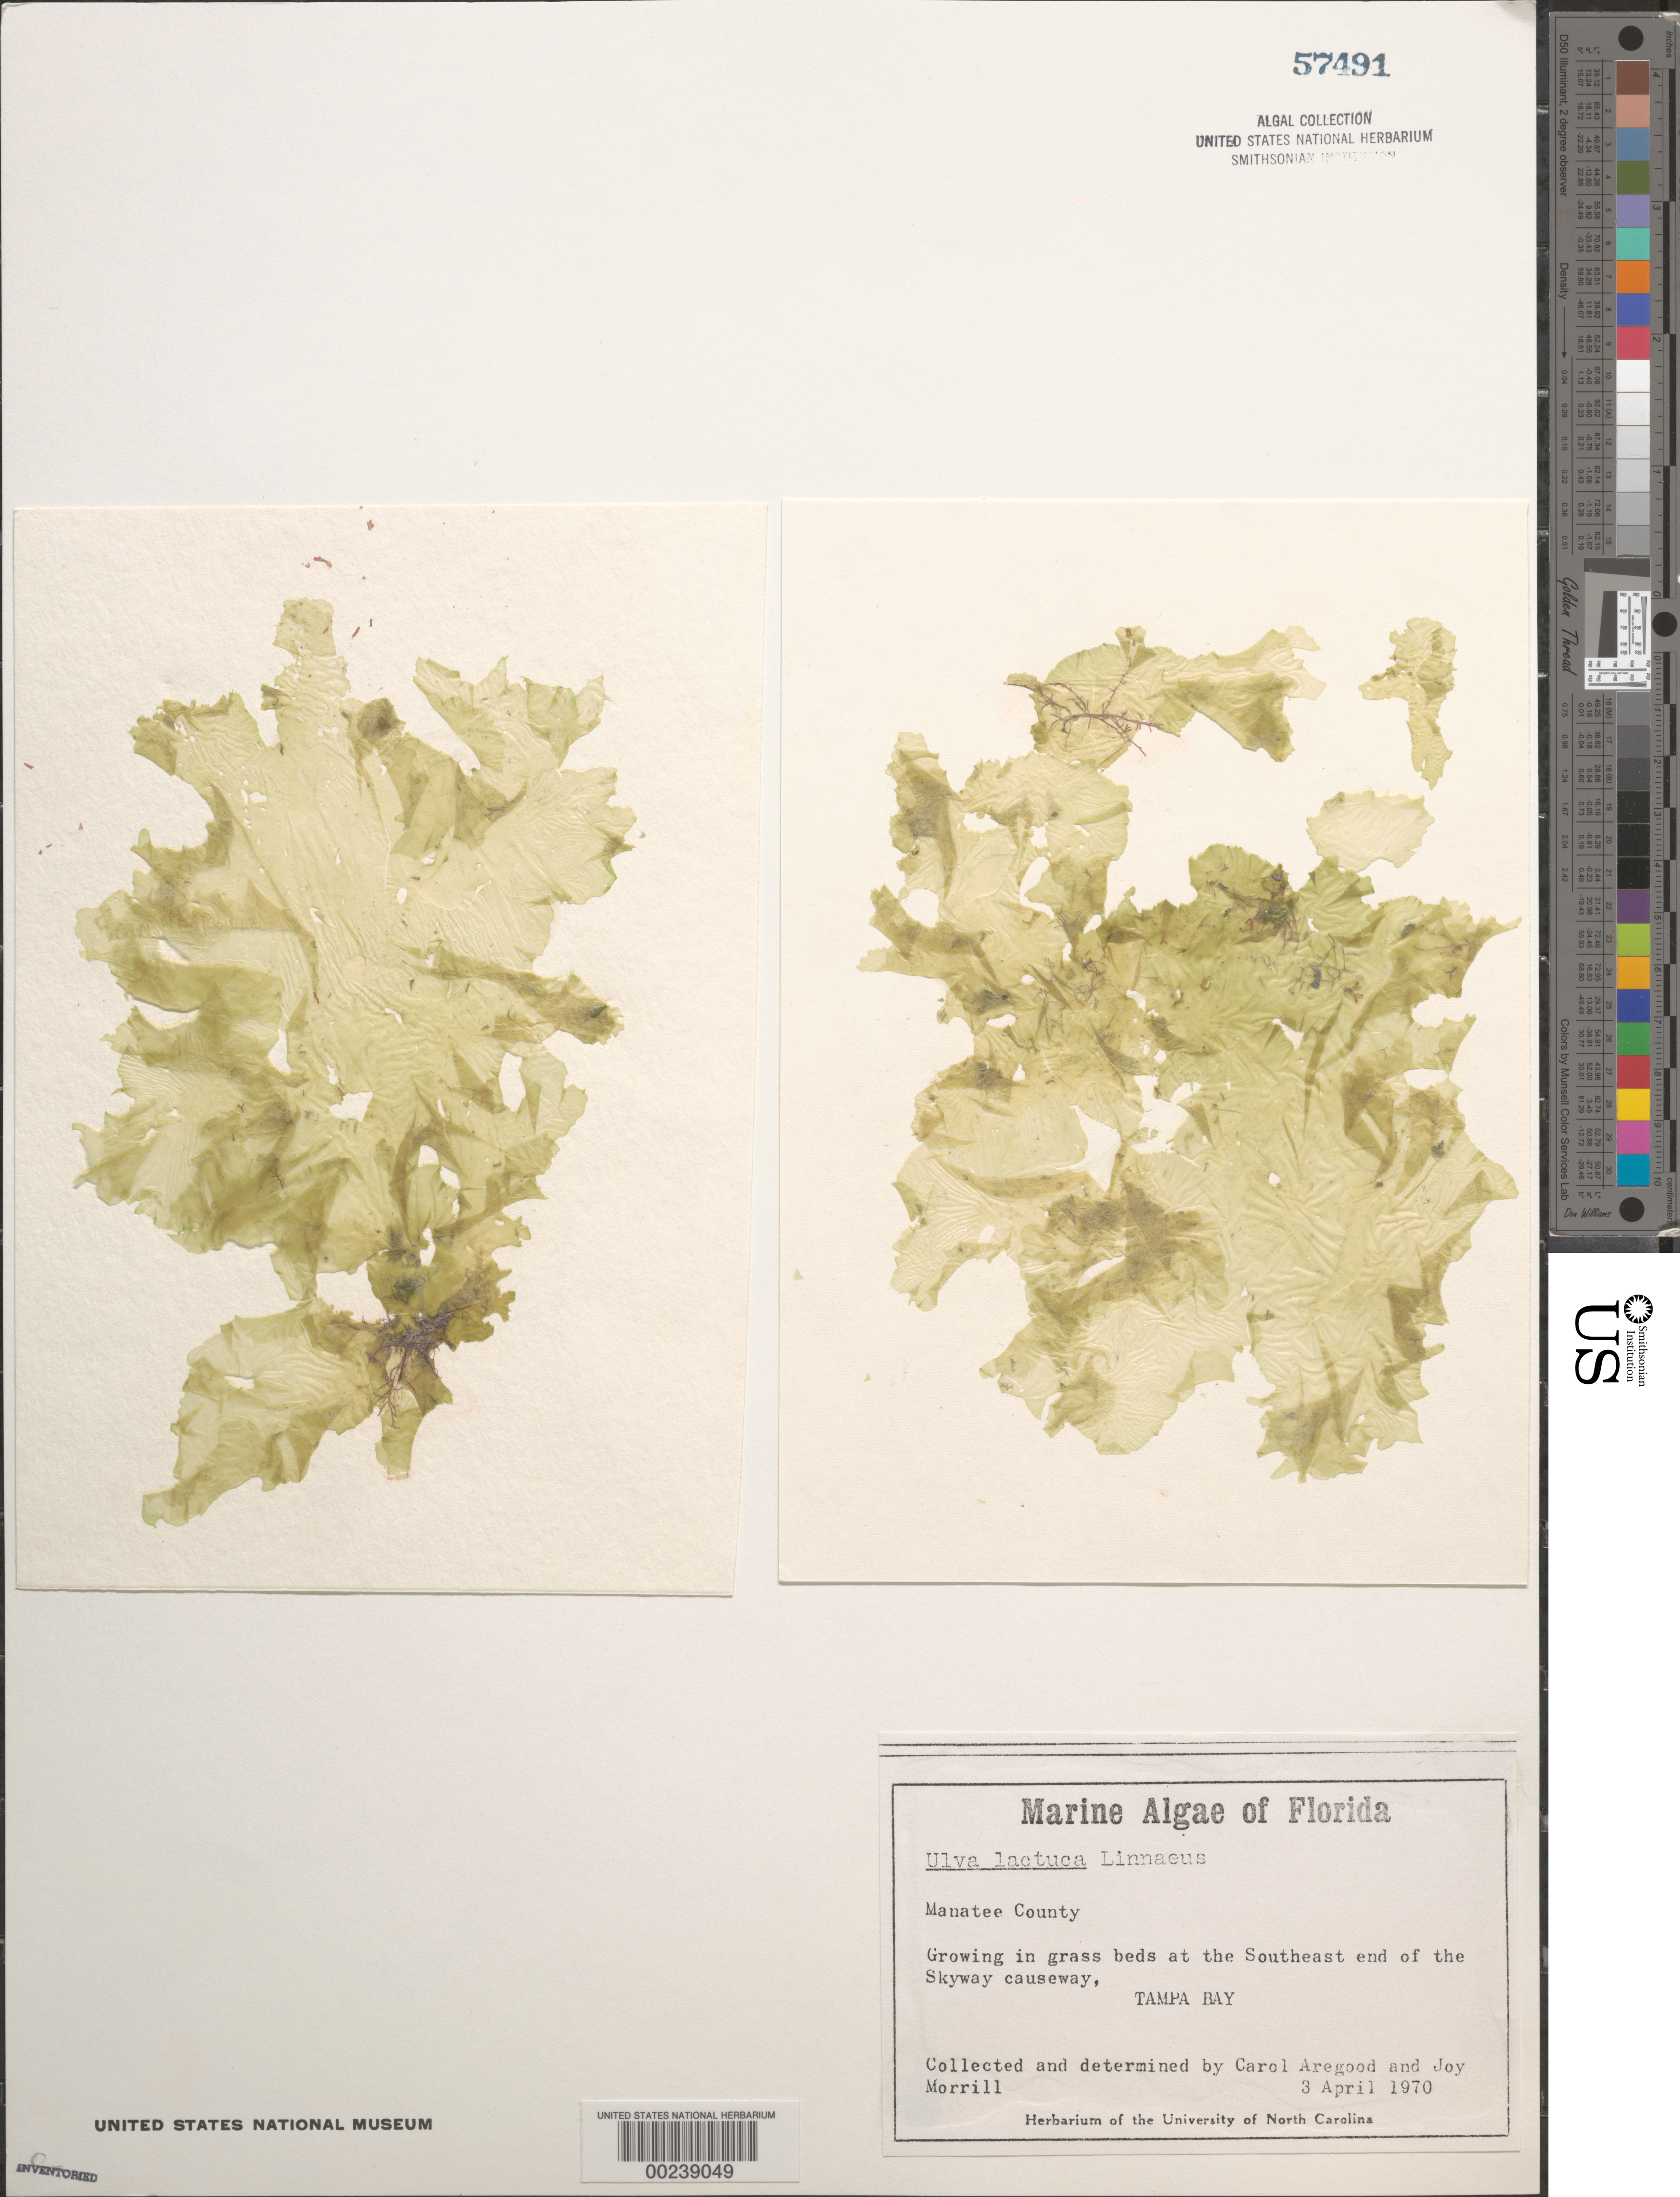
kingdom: Plantae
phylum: Chlorophyta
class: Ulvophyceae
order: Ulvales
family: Ulvaceae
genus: Ulva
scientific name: Ulva lactuca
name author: L.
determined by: Morrill, J.; Aregood, C. C.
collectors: J. Morrill & C. Aregood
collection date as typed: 03 Apr 1970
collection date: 1970-04-03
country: United States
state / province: Florida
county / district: Manatee County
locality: Tampa Bay, Skyway Causeway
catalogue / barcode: US 57491